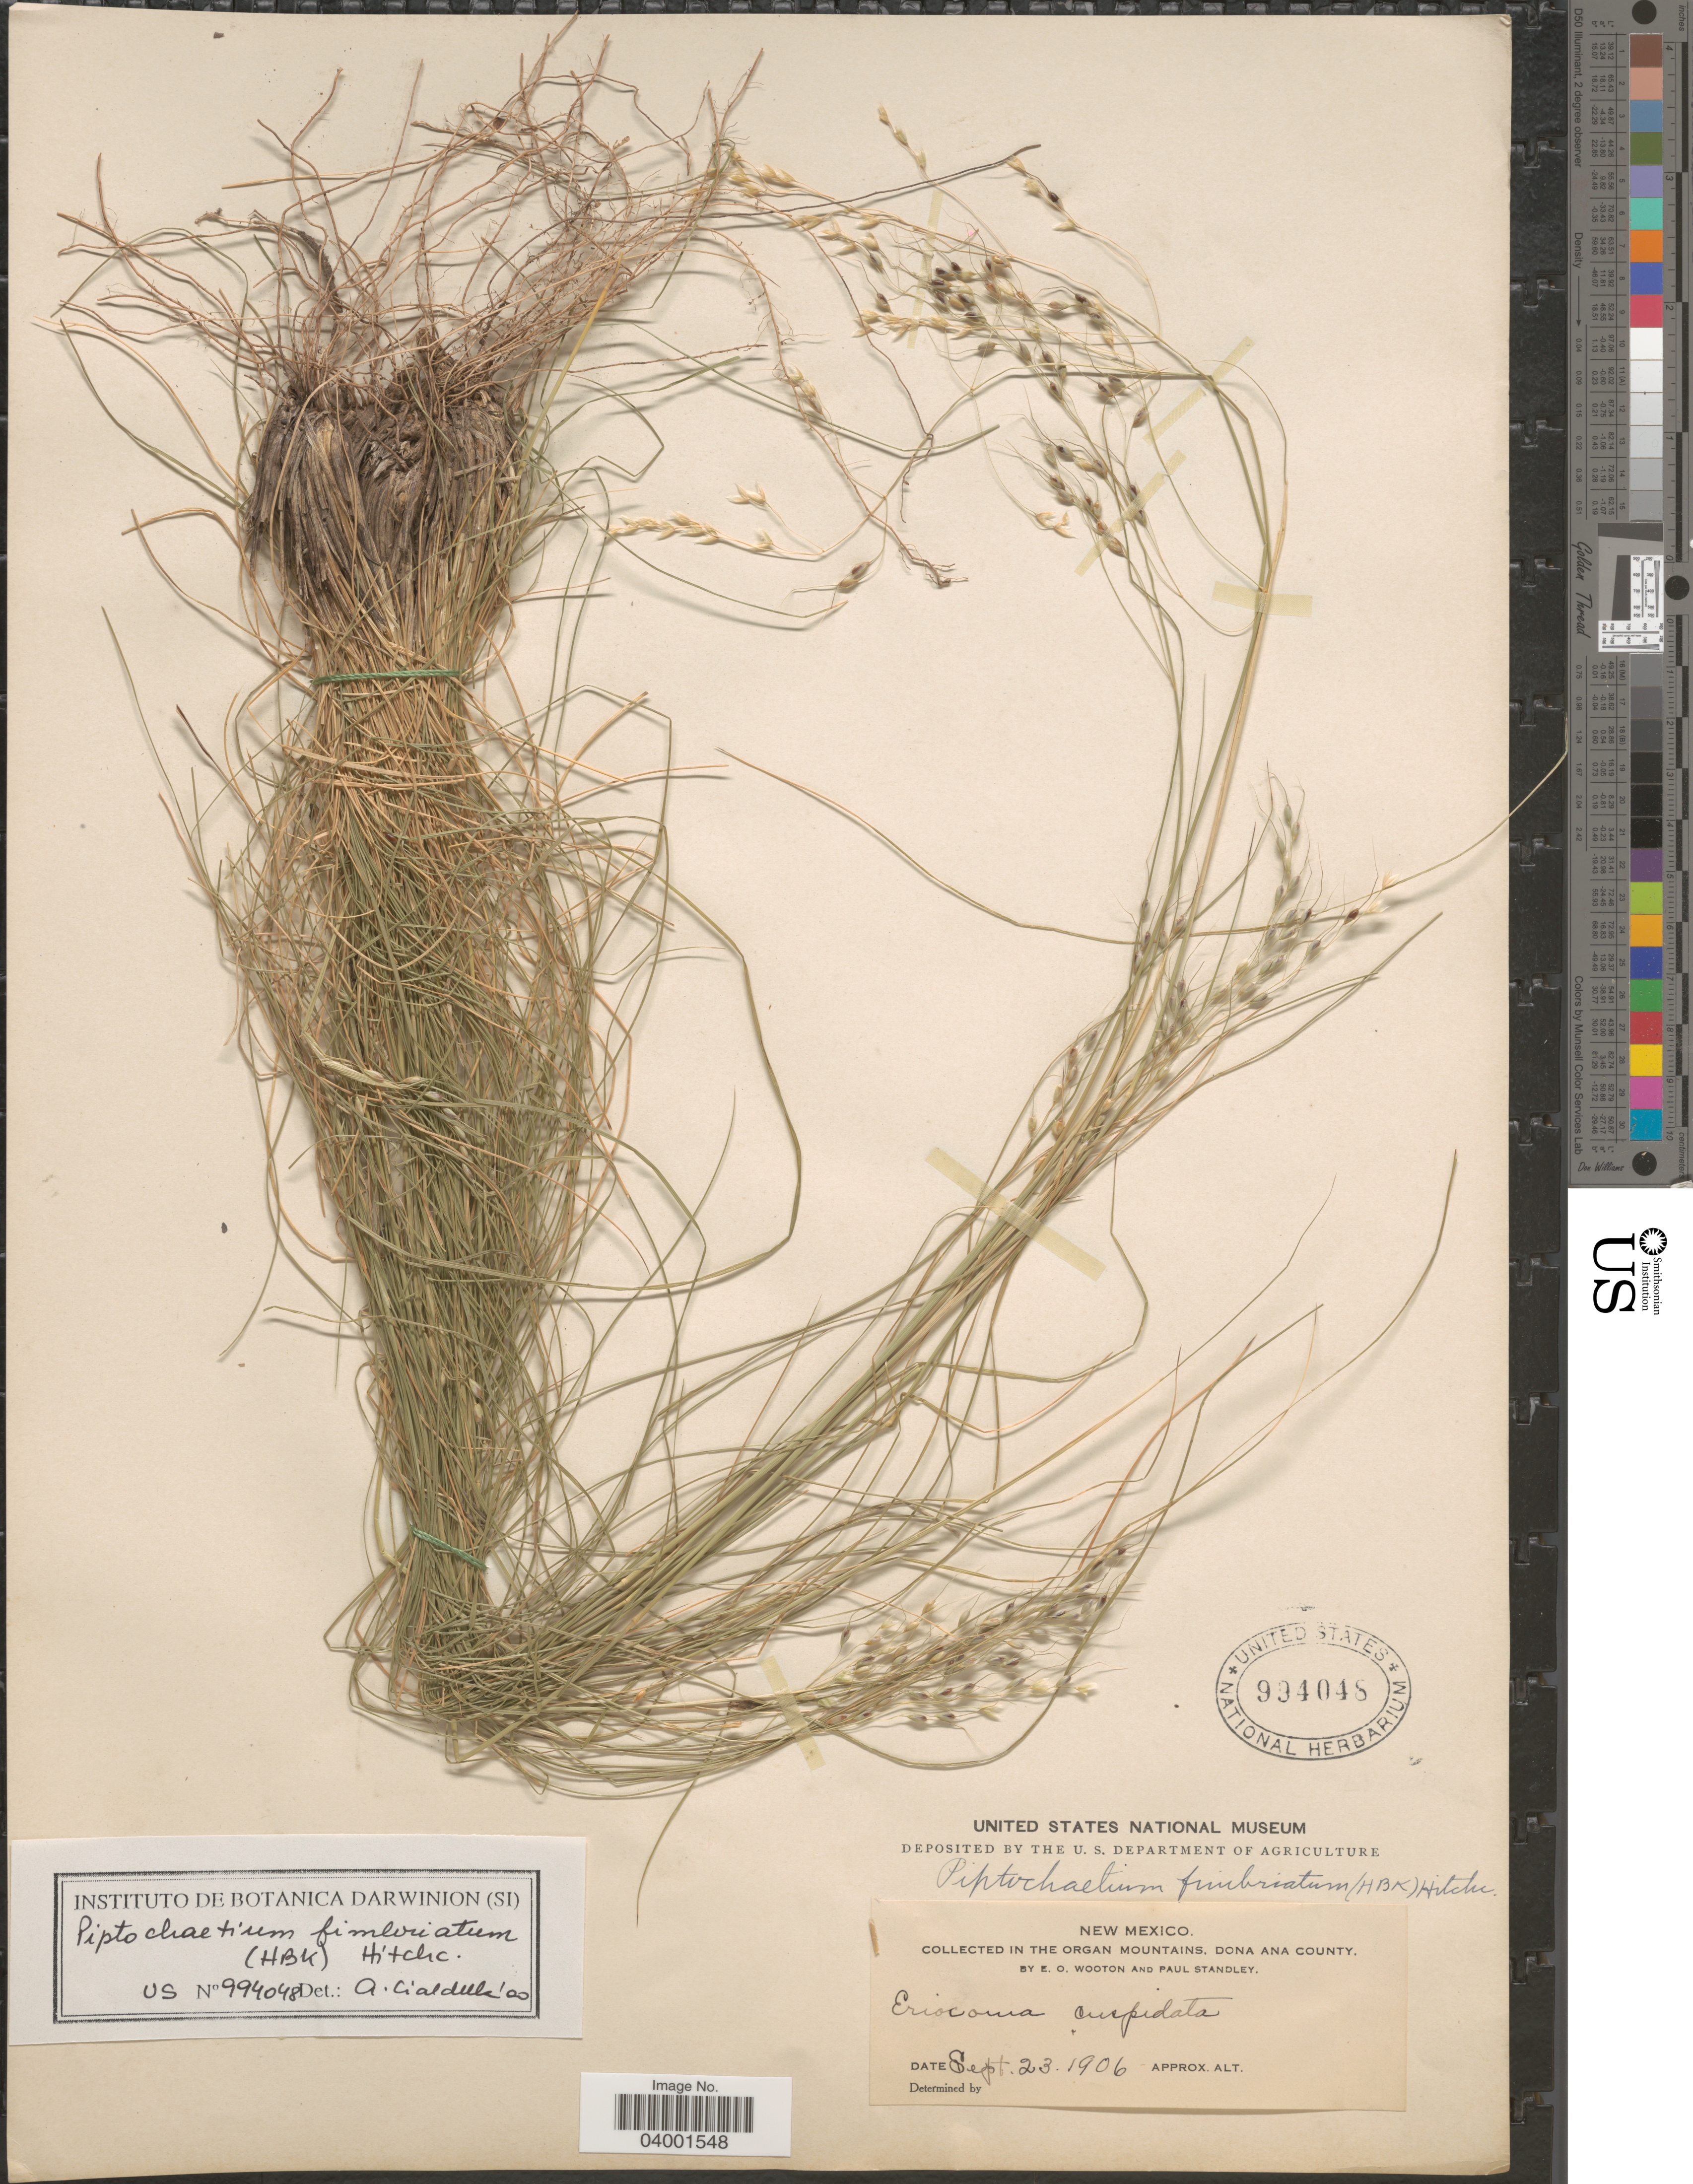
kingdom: Plantae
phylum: Tracheophyta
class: Liliopsida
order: Poales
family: Poaceae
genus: Piptochaetium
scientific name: Piptochaetium fimbriatum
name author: (Kunth) Hitchc.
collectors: E. O. Wooton & P. C. Standley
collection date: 1906-09-23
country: United States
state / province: New Mexico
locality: In the Organ Mountains, Dona Ana County.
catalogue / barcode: US 994048